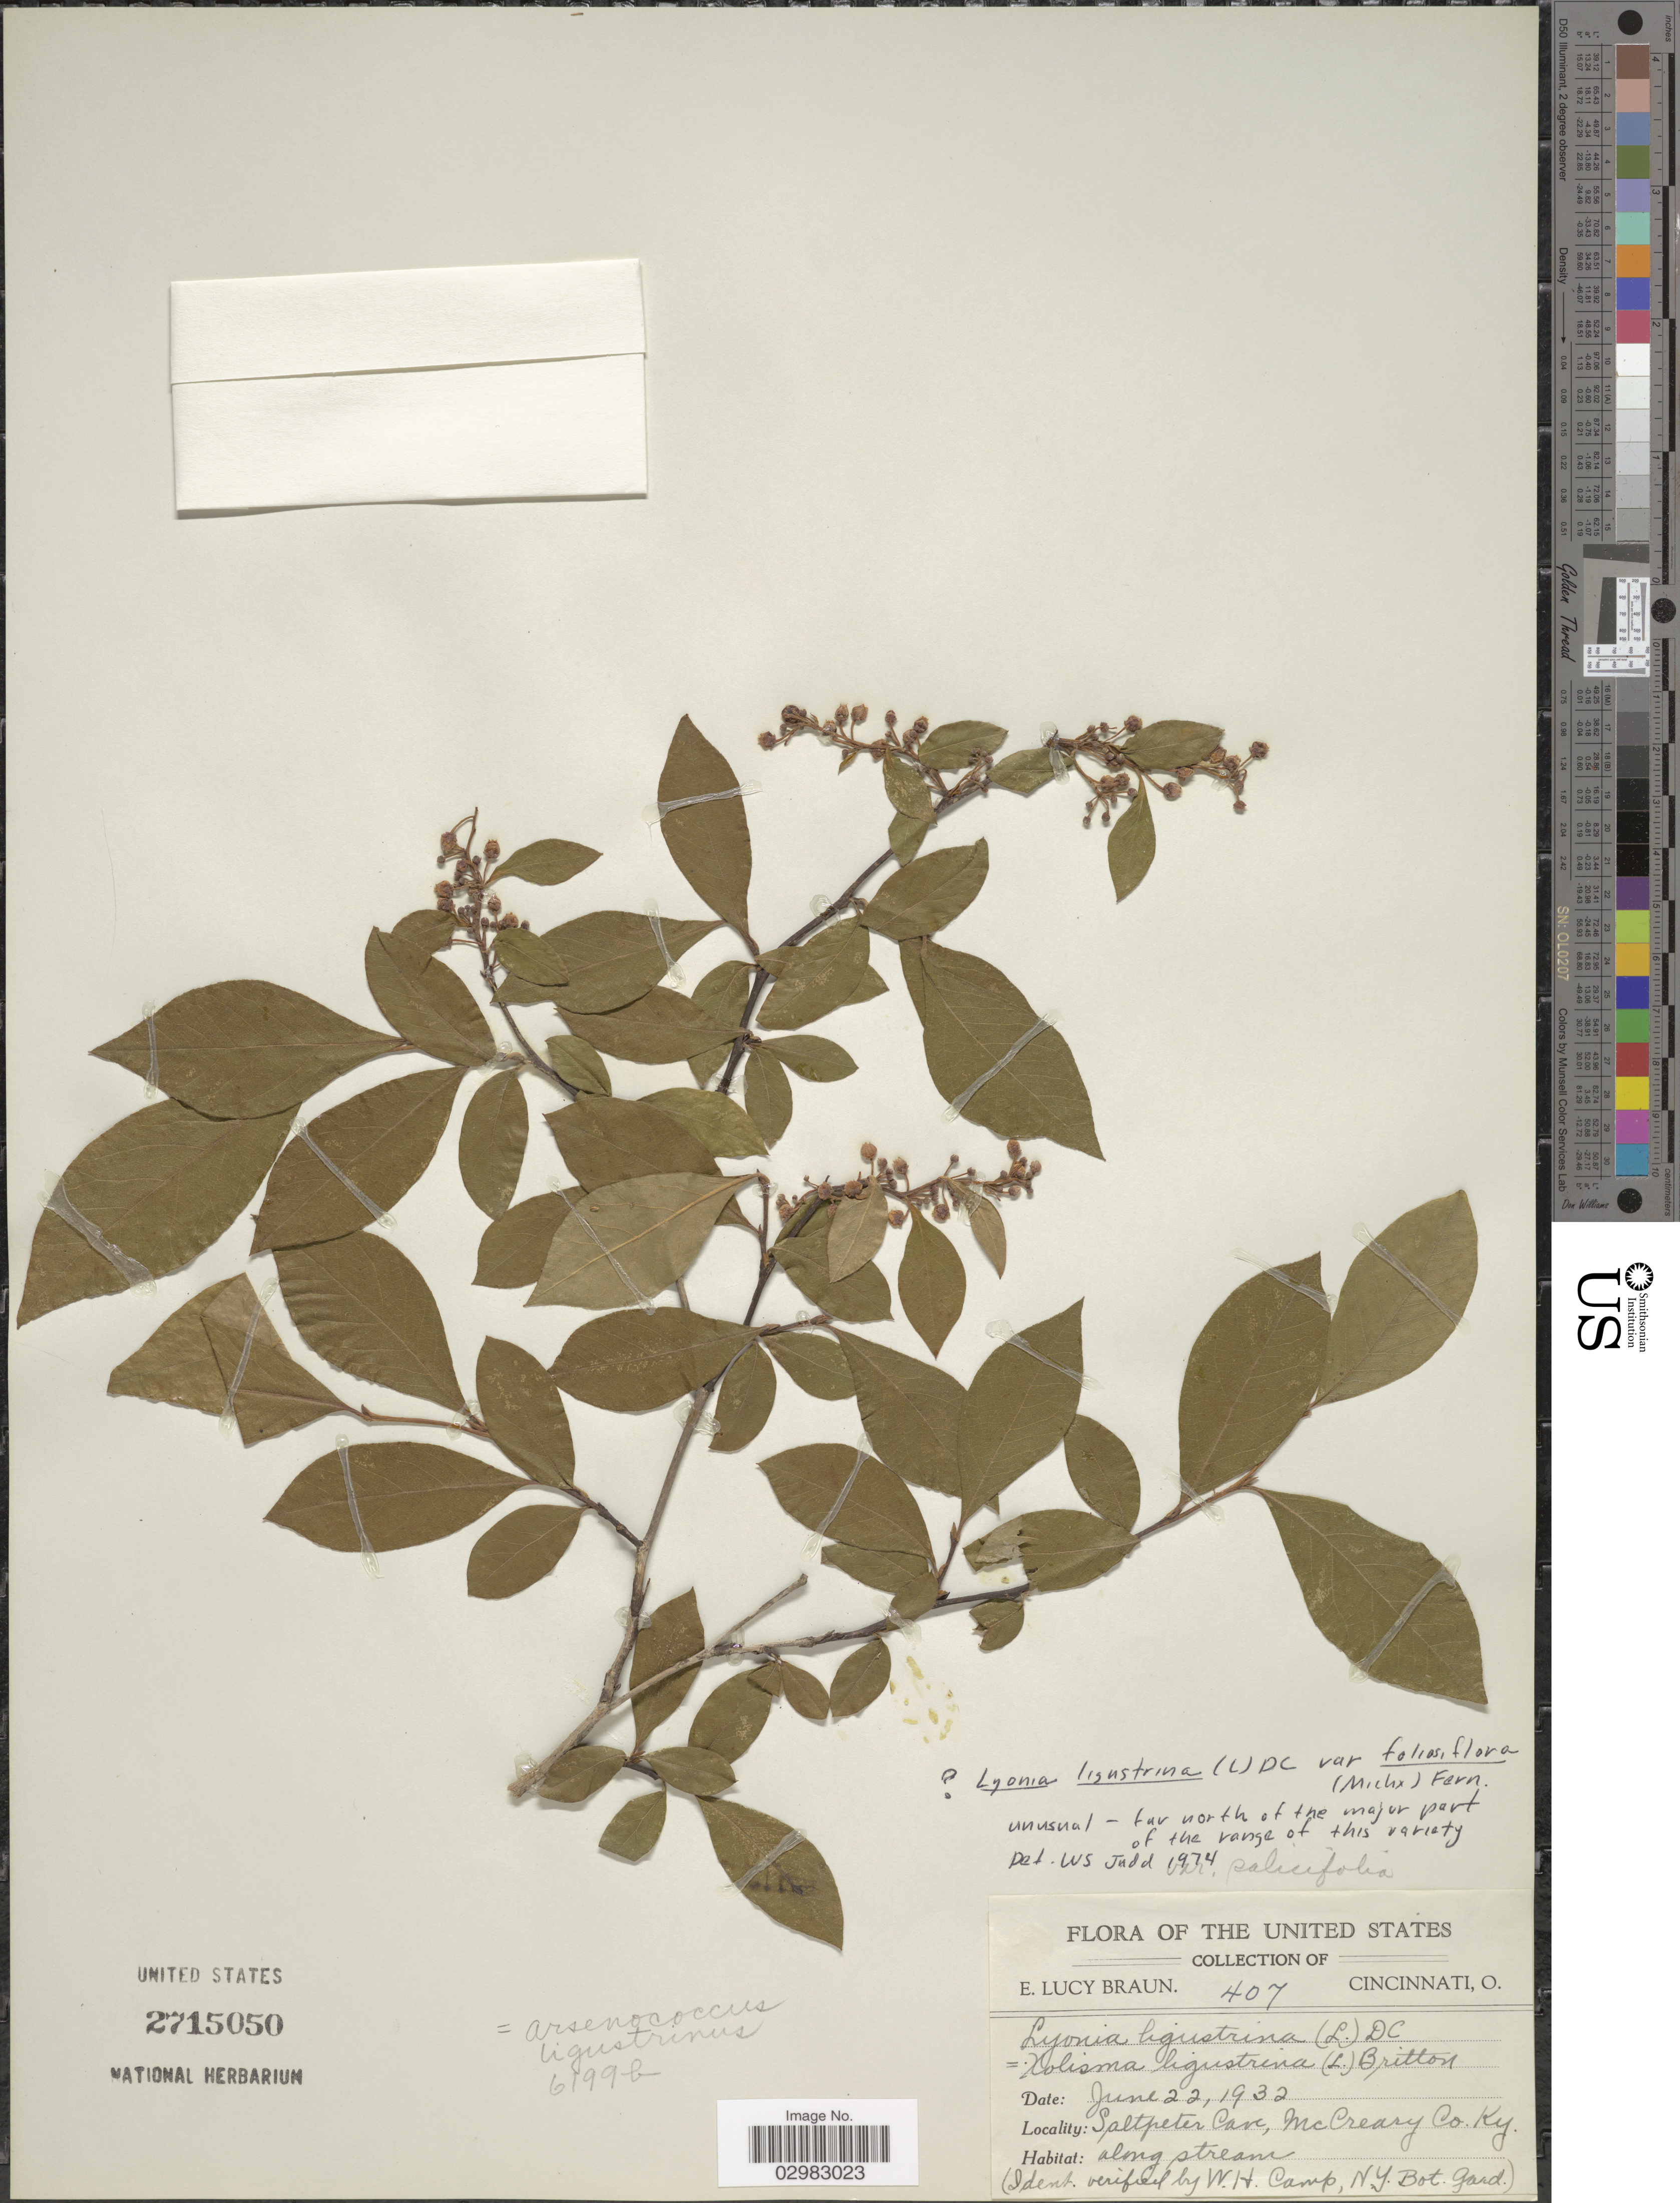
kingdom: Plantae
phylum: Tracheophyta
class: Magnoliopsida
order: Ericales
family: Ericaceae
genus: Lyonia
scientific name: Lyonia ligustrina var. ligustrina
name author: (L.) DC.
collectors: E. L. Braun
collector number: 407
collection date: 1932-06-22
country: United States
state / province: Kentucky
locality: Saltpeter Cave, Mc Creary Co, along stream.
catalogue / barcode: US 2715050